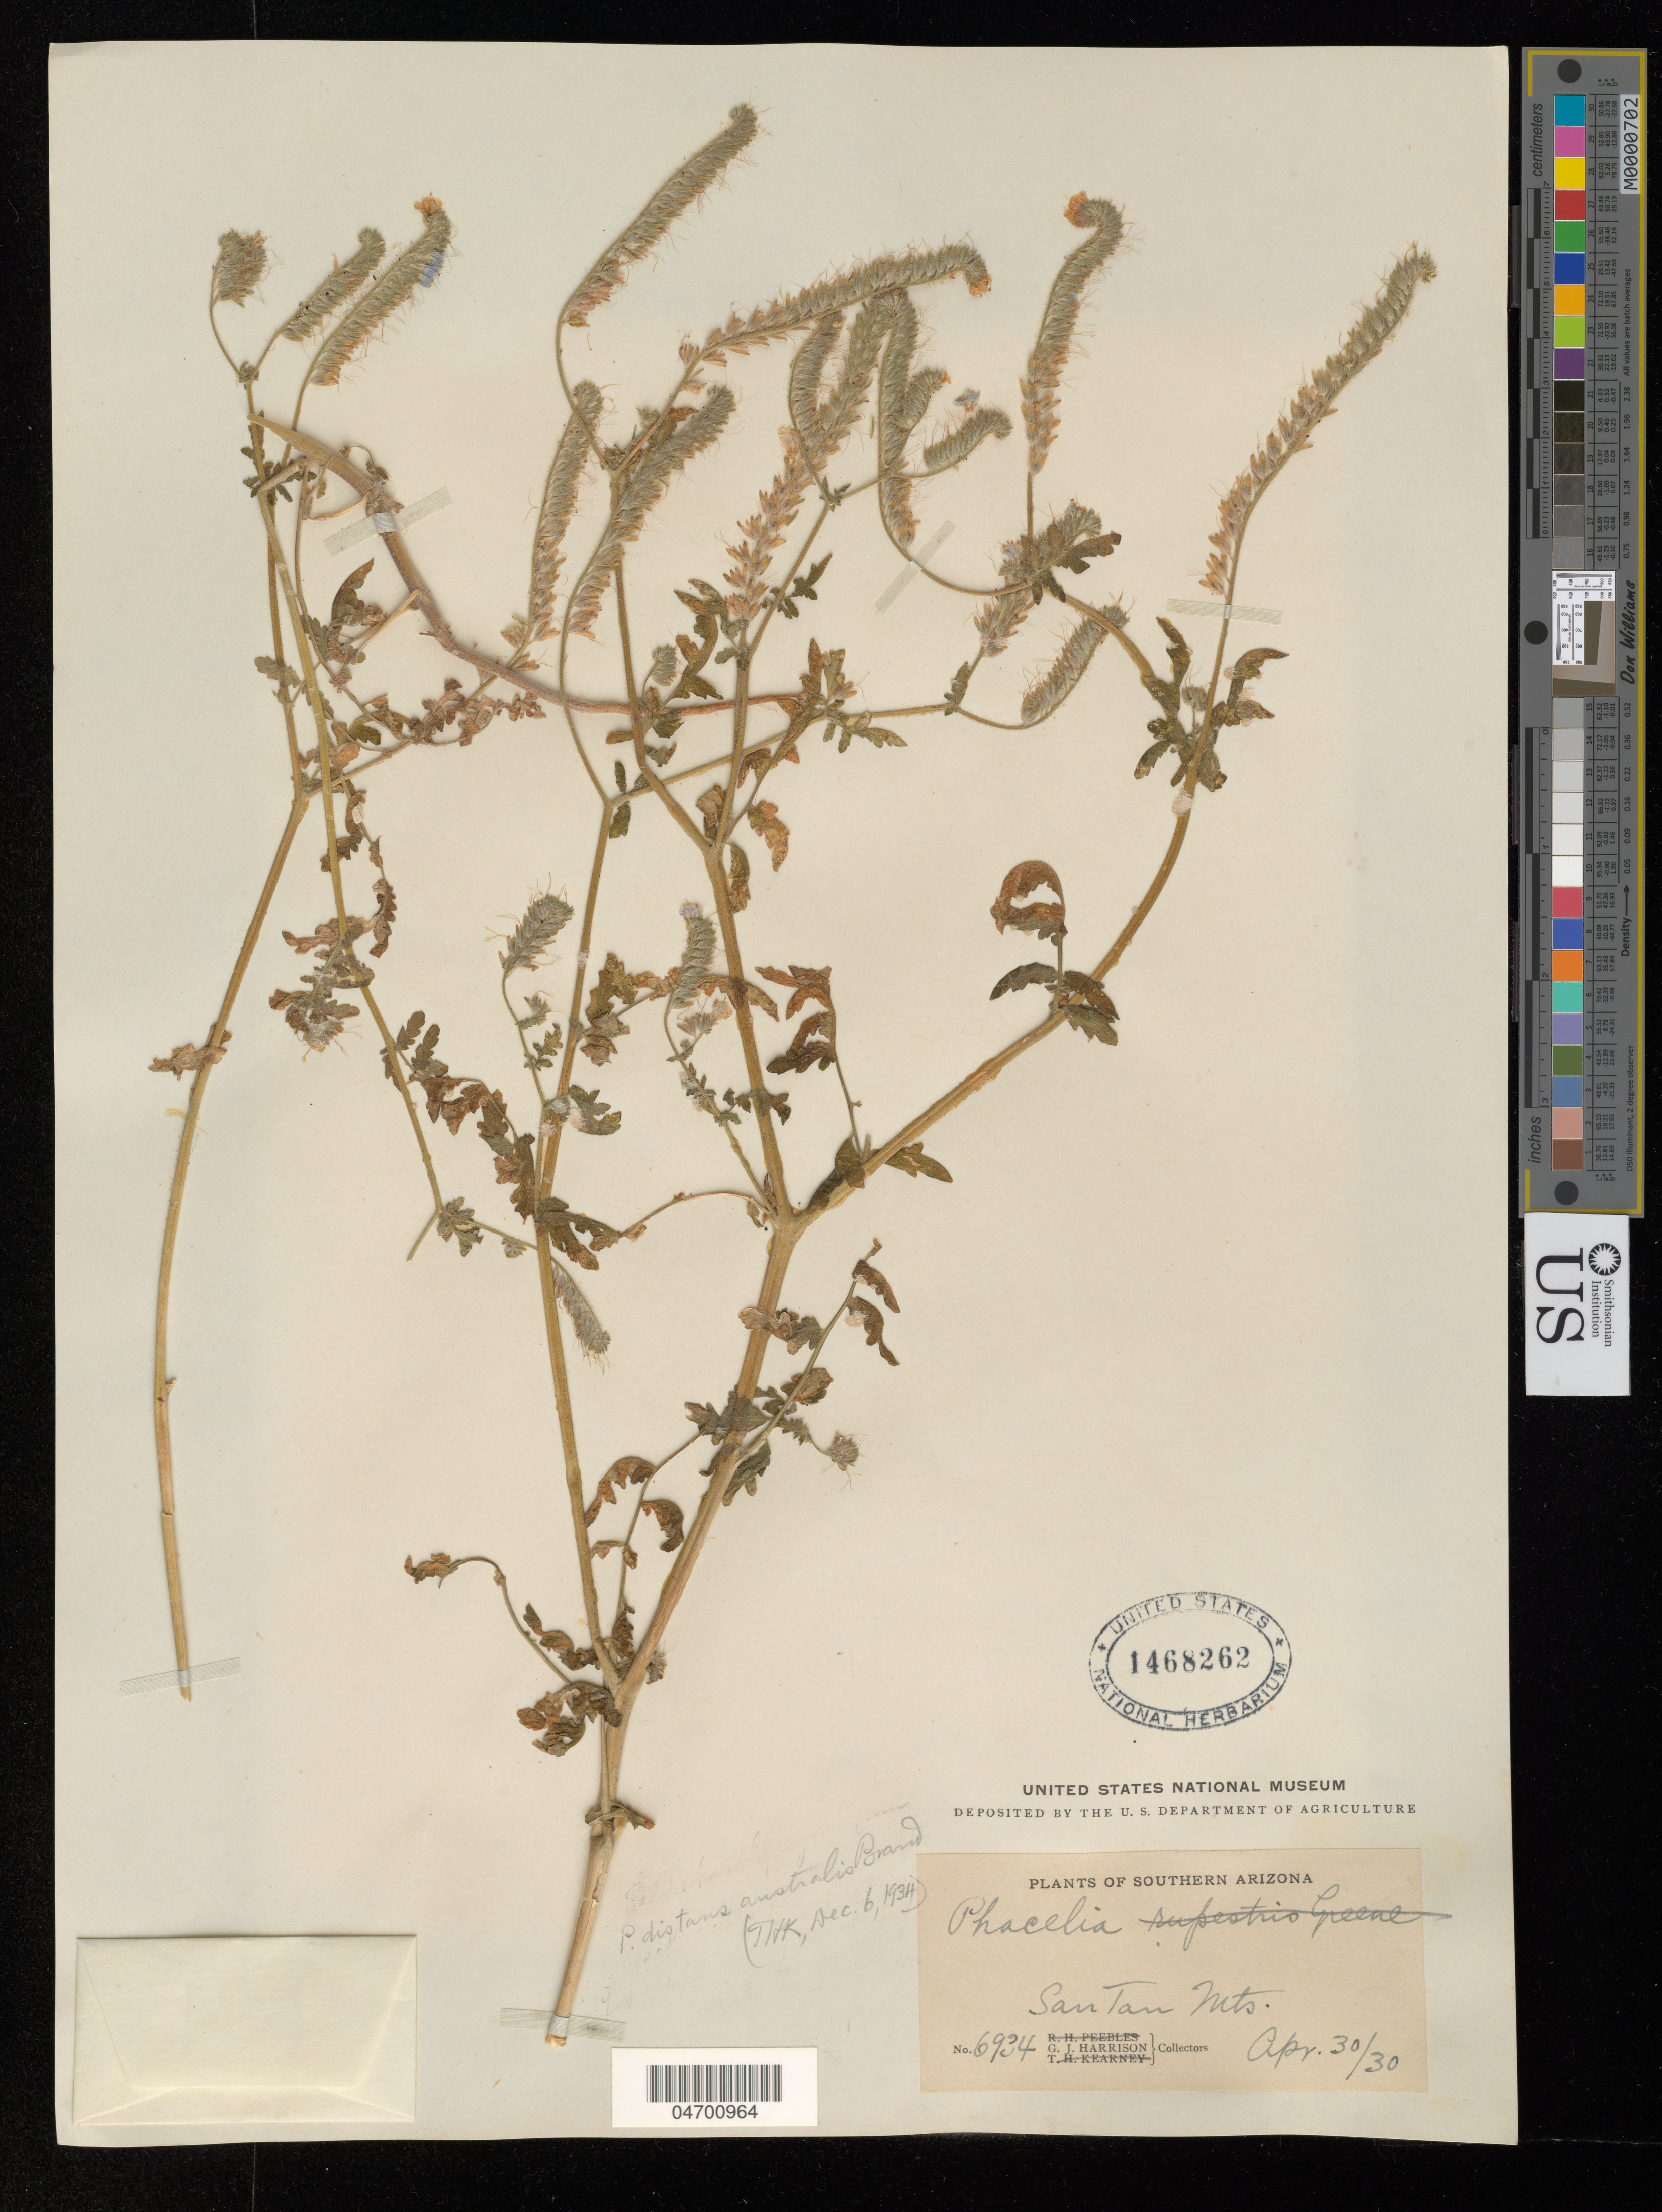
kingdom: Plantae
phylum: Tracheophyta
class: Magnoliopsida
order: Boraginales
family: Hydrophyllaceae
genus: Phacelia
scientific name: Phacelia distans var. australis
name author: Brand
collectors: G. J. Harrison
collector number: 6934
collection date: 1930-04-30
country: United States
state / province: Arizona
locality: Southern Arizona. San Tan Mts.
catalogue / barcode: US 1468262